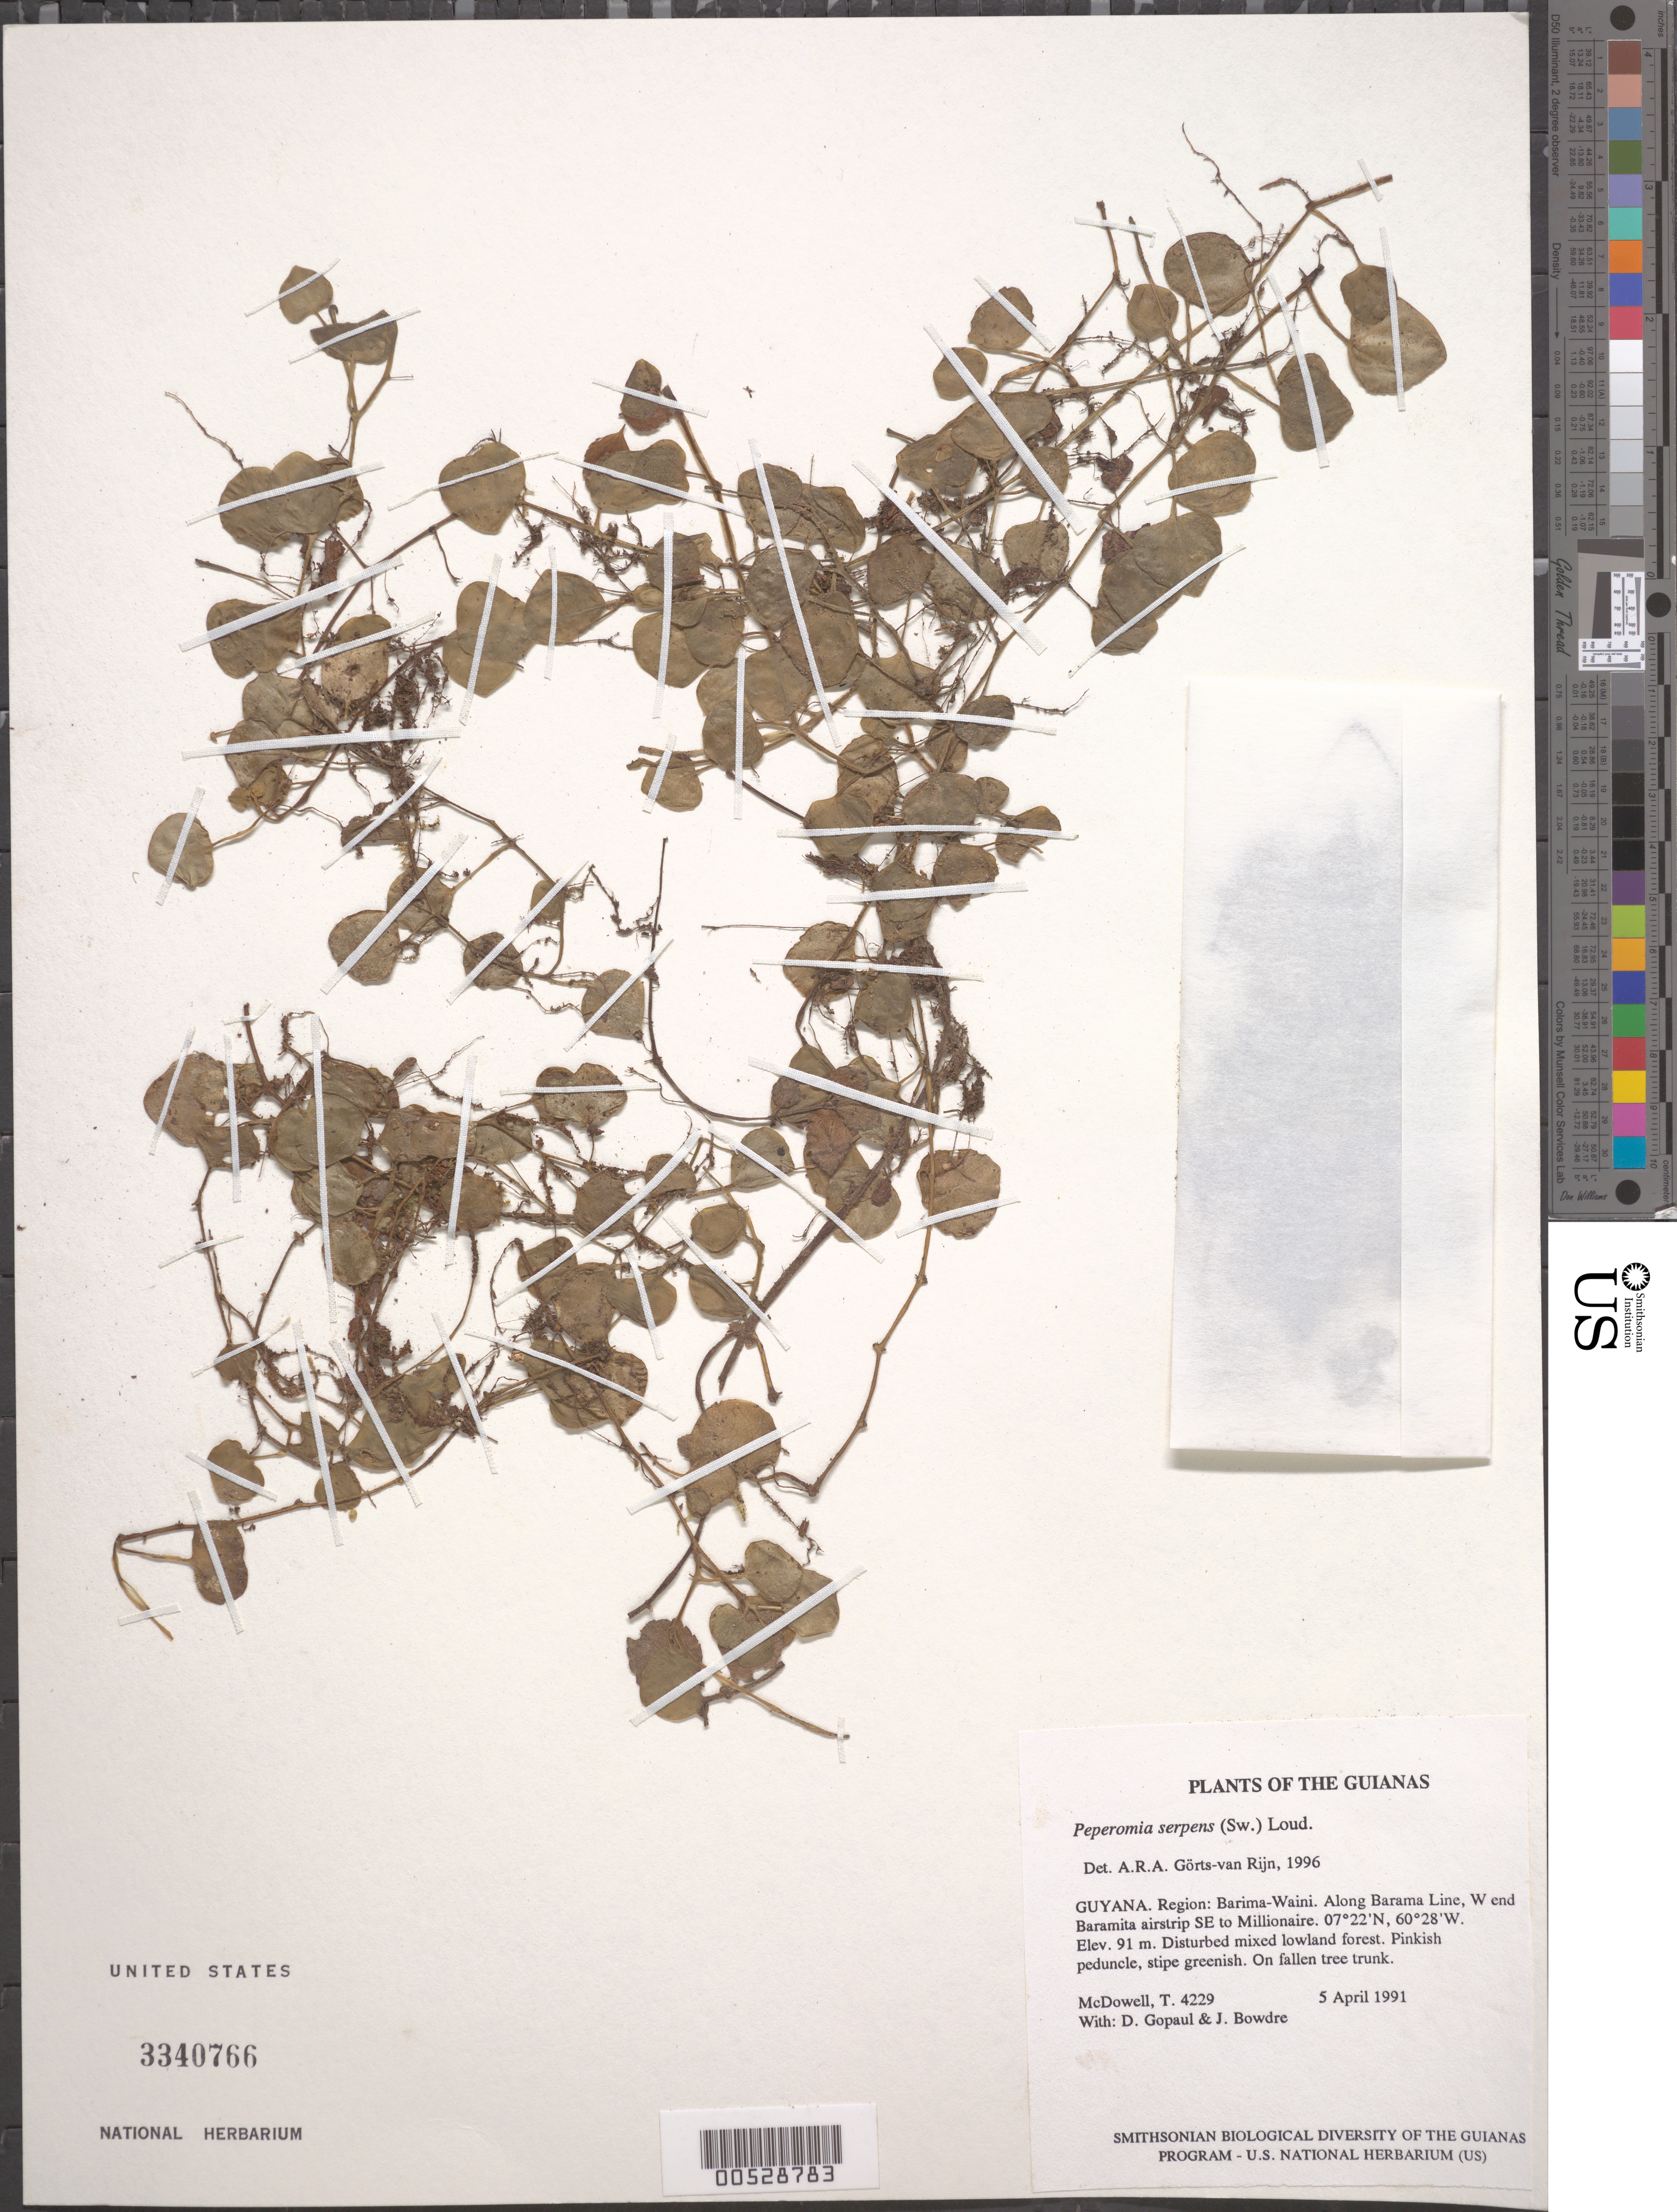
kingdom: Plantae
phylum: Tracheophyta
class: Magnoliopsida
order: Piperales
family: Piperaceae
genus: Peperomia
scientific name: Peperomia serpens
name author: (Sw.) Loudon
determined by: Görts-van Rijn, A. R. A.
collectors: T. McDowell, D. Gopaul & J. Bowdre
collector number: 4229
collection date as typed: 5 April 1991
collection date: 1991-04-05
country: Guyana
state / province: Barima-Waini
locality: Along Barama Line, W end Baramita airstrip SE to Millionaire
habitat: Disturbed mixed lowland forest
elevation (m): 91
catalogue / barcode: US 3340766